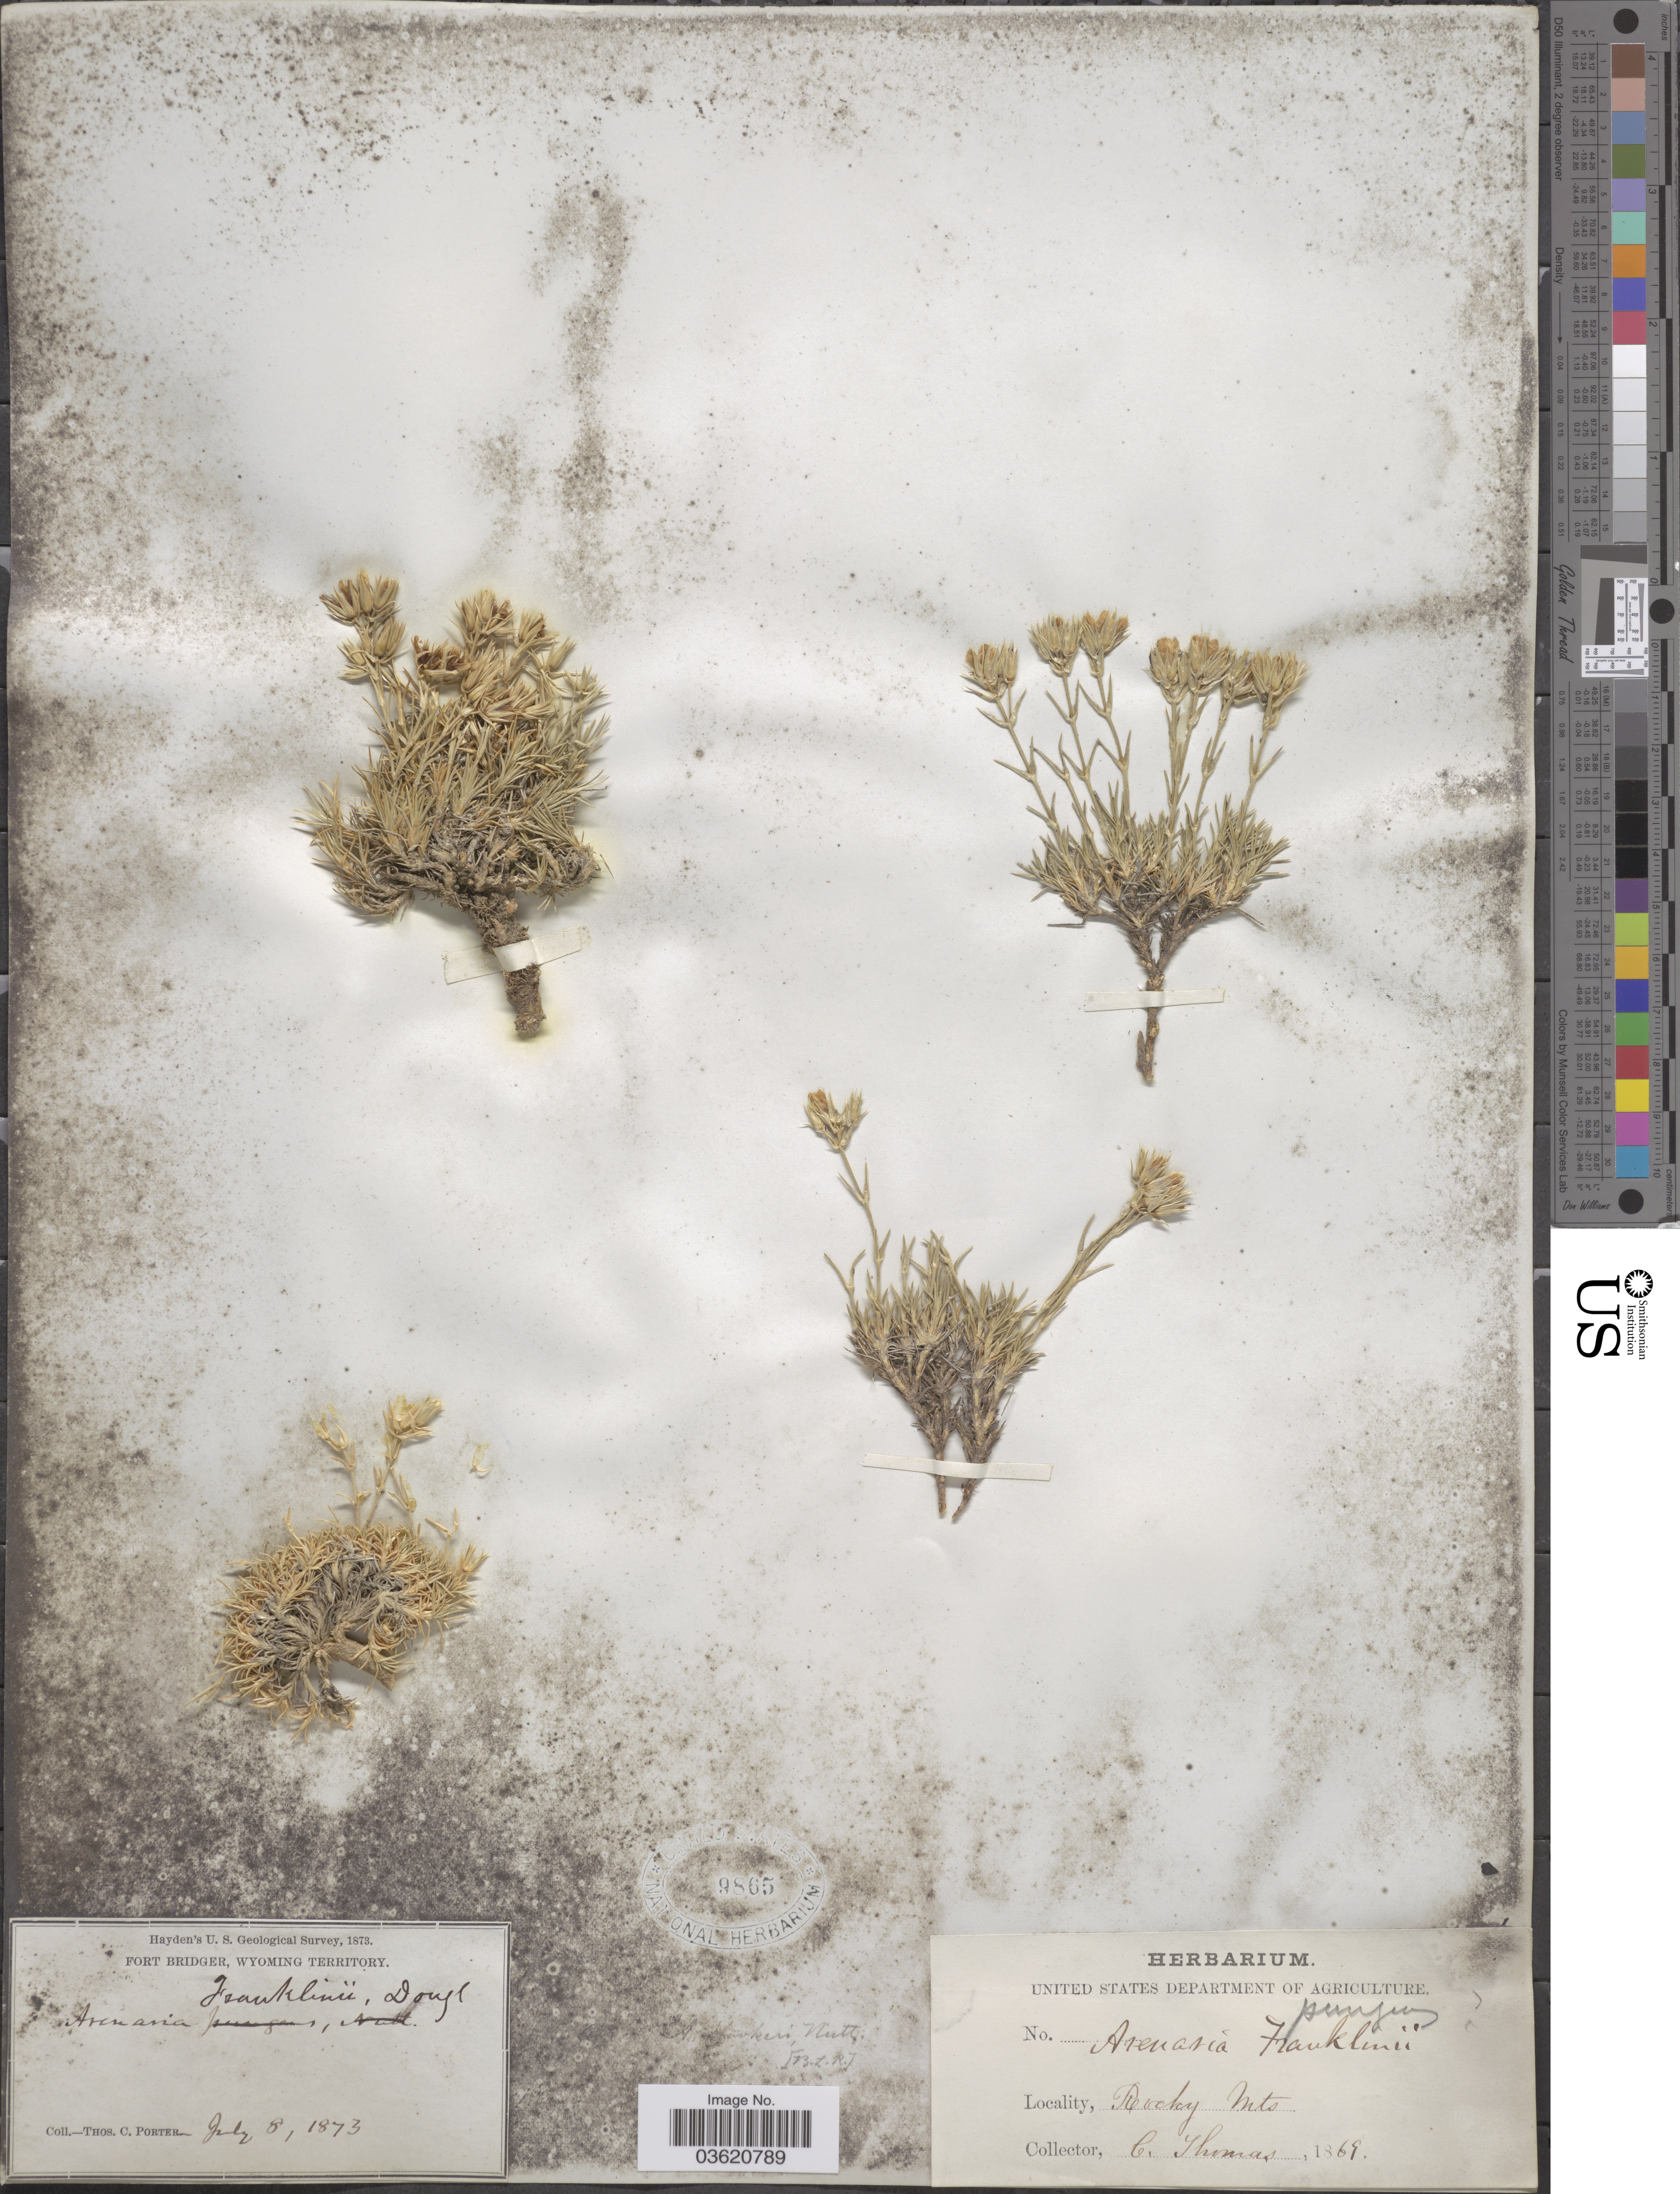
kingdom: Plantae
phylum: Tracheophyta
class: Magnoliopsida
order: Caryophyllales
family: Caryophyllaceae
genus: Eremogone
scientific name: Eremogone hookeri var. hookeri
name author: (Nutt.) W.A. Weber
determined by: Strong, Mark T., (BOT), Smithsonian Institution - National Museum of Natural History (UNITED STATES)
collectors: C. Thomas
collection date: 1869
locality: Rocky Mts.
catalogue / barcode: US 9865-2